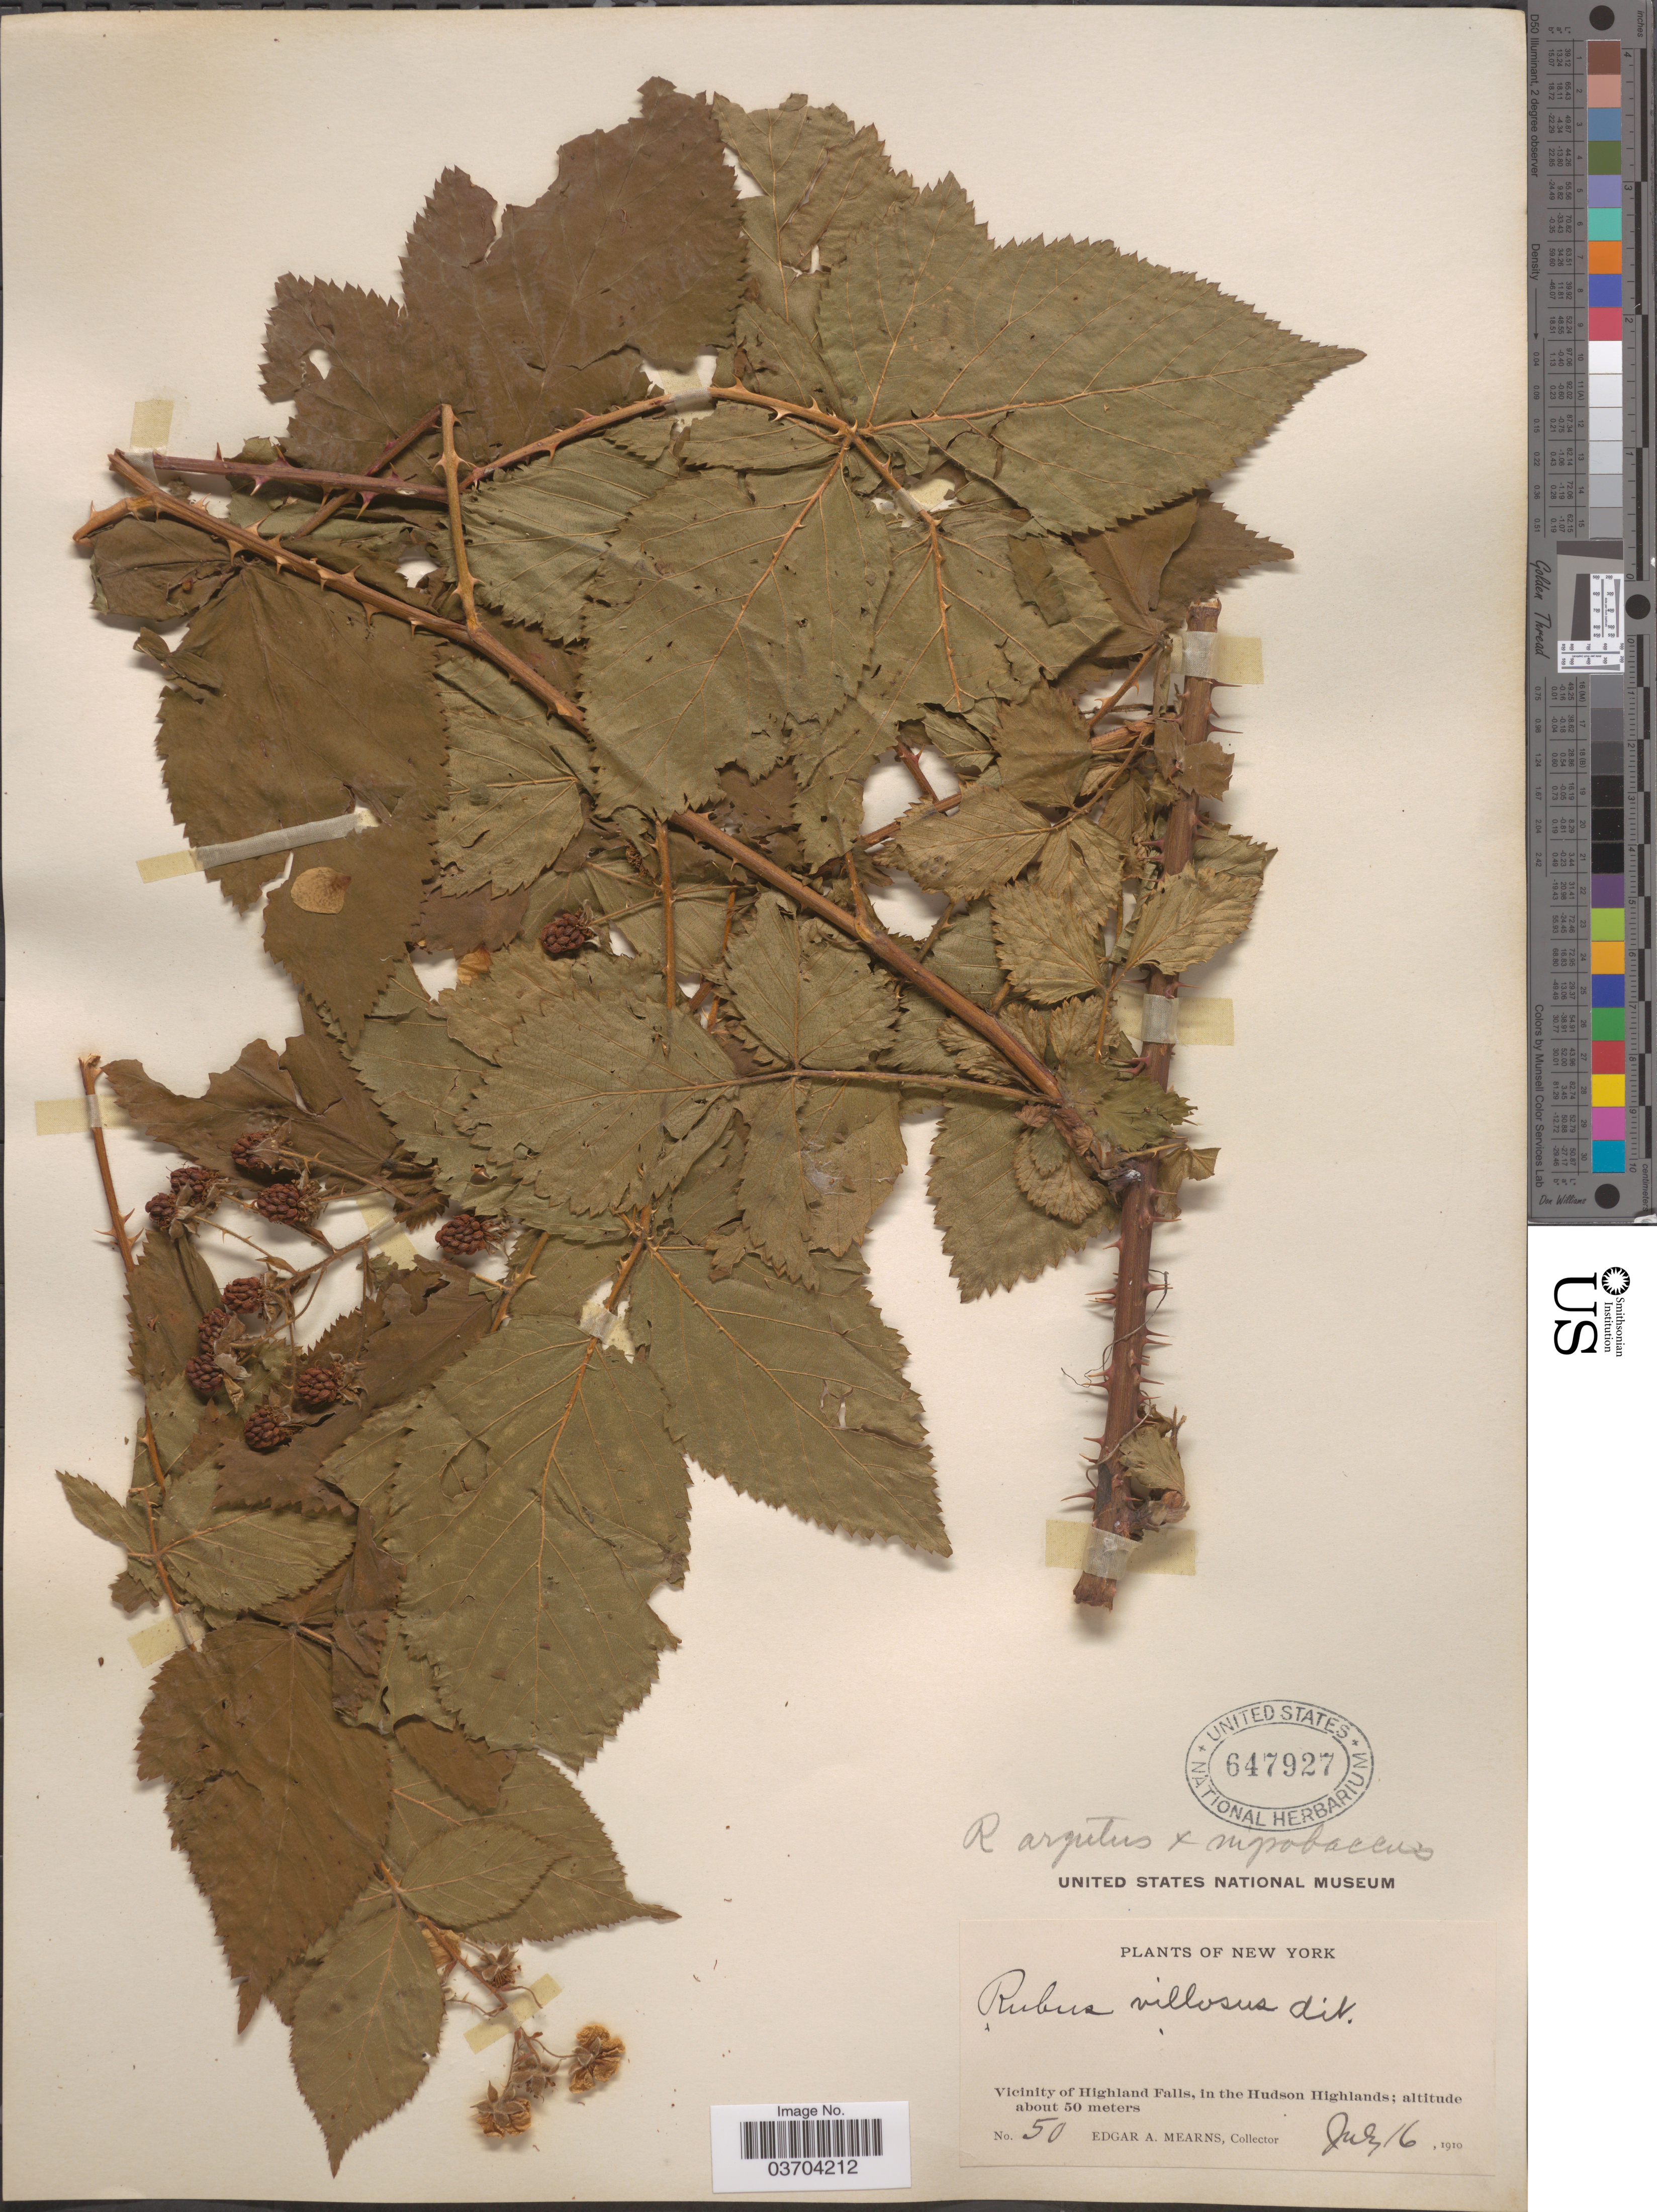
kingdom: Plantae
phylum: Tracheophyta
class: Magnoliopsida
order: Rosales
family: Rosaceae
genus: Rubus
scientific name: Rubus argutus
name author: Link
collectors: E. A. Mearns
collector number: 50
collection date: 1910-07-16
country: United States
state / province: New York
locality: Vicinity of Highland Falls, in the Hudson Highlands.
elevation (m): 50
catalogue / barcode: US 647927